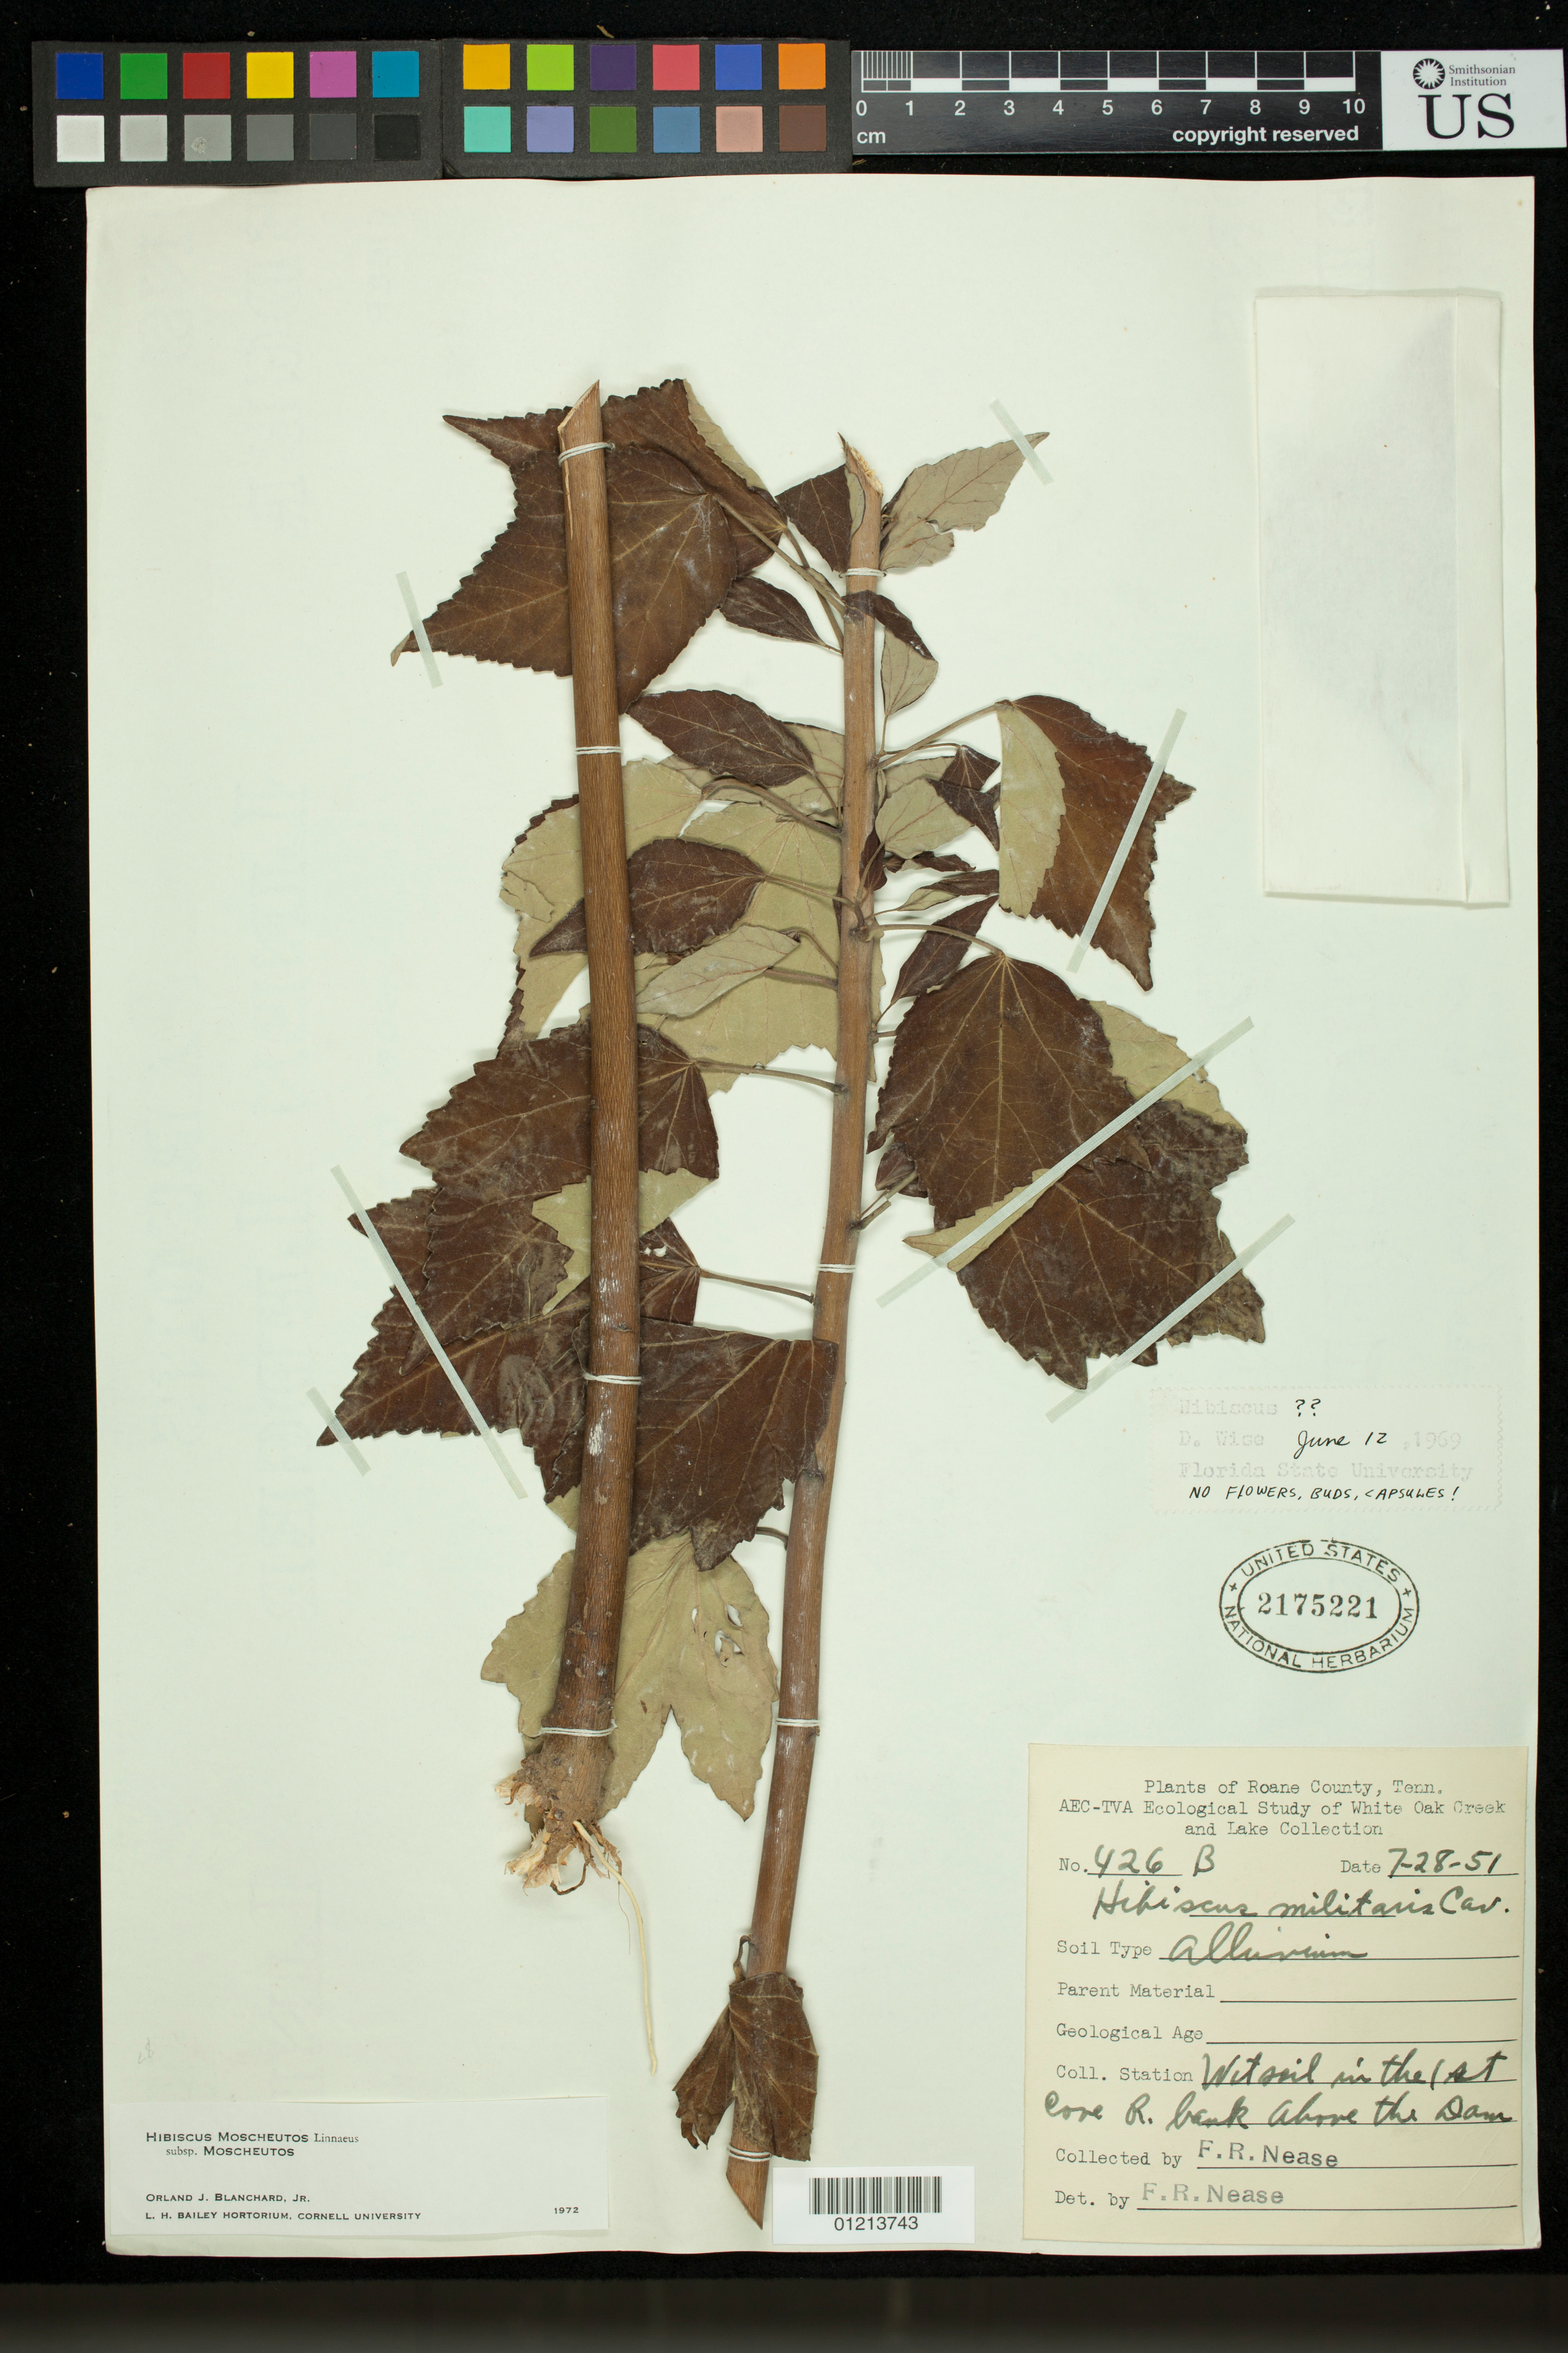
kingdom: Plantae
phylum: Tracheophyta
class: Magnoliopsida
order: Malvales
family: Malvaceae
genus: Hibiscus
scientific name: Hibiscus moscheutos subsp. moscheutos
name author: L.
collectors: F. Nease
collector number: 426B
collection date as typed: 28 Jul 1951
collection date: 1951-07-28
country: United States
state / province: Tennessee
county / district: Roane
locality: Roane County, Tenn., White Oak Creek and Lake. Wet soil in the 1st cove R. bank above the Dam.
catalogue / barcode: US 2175221